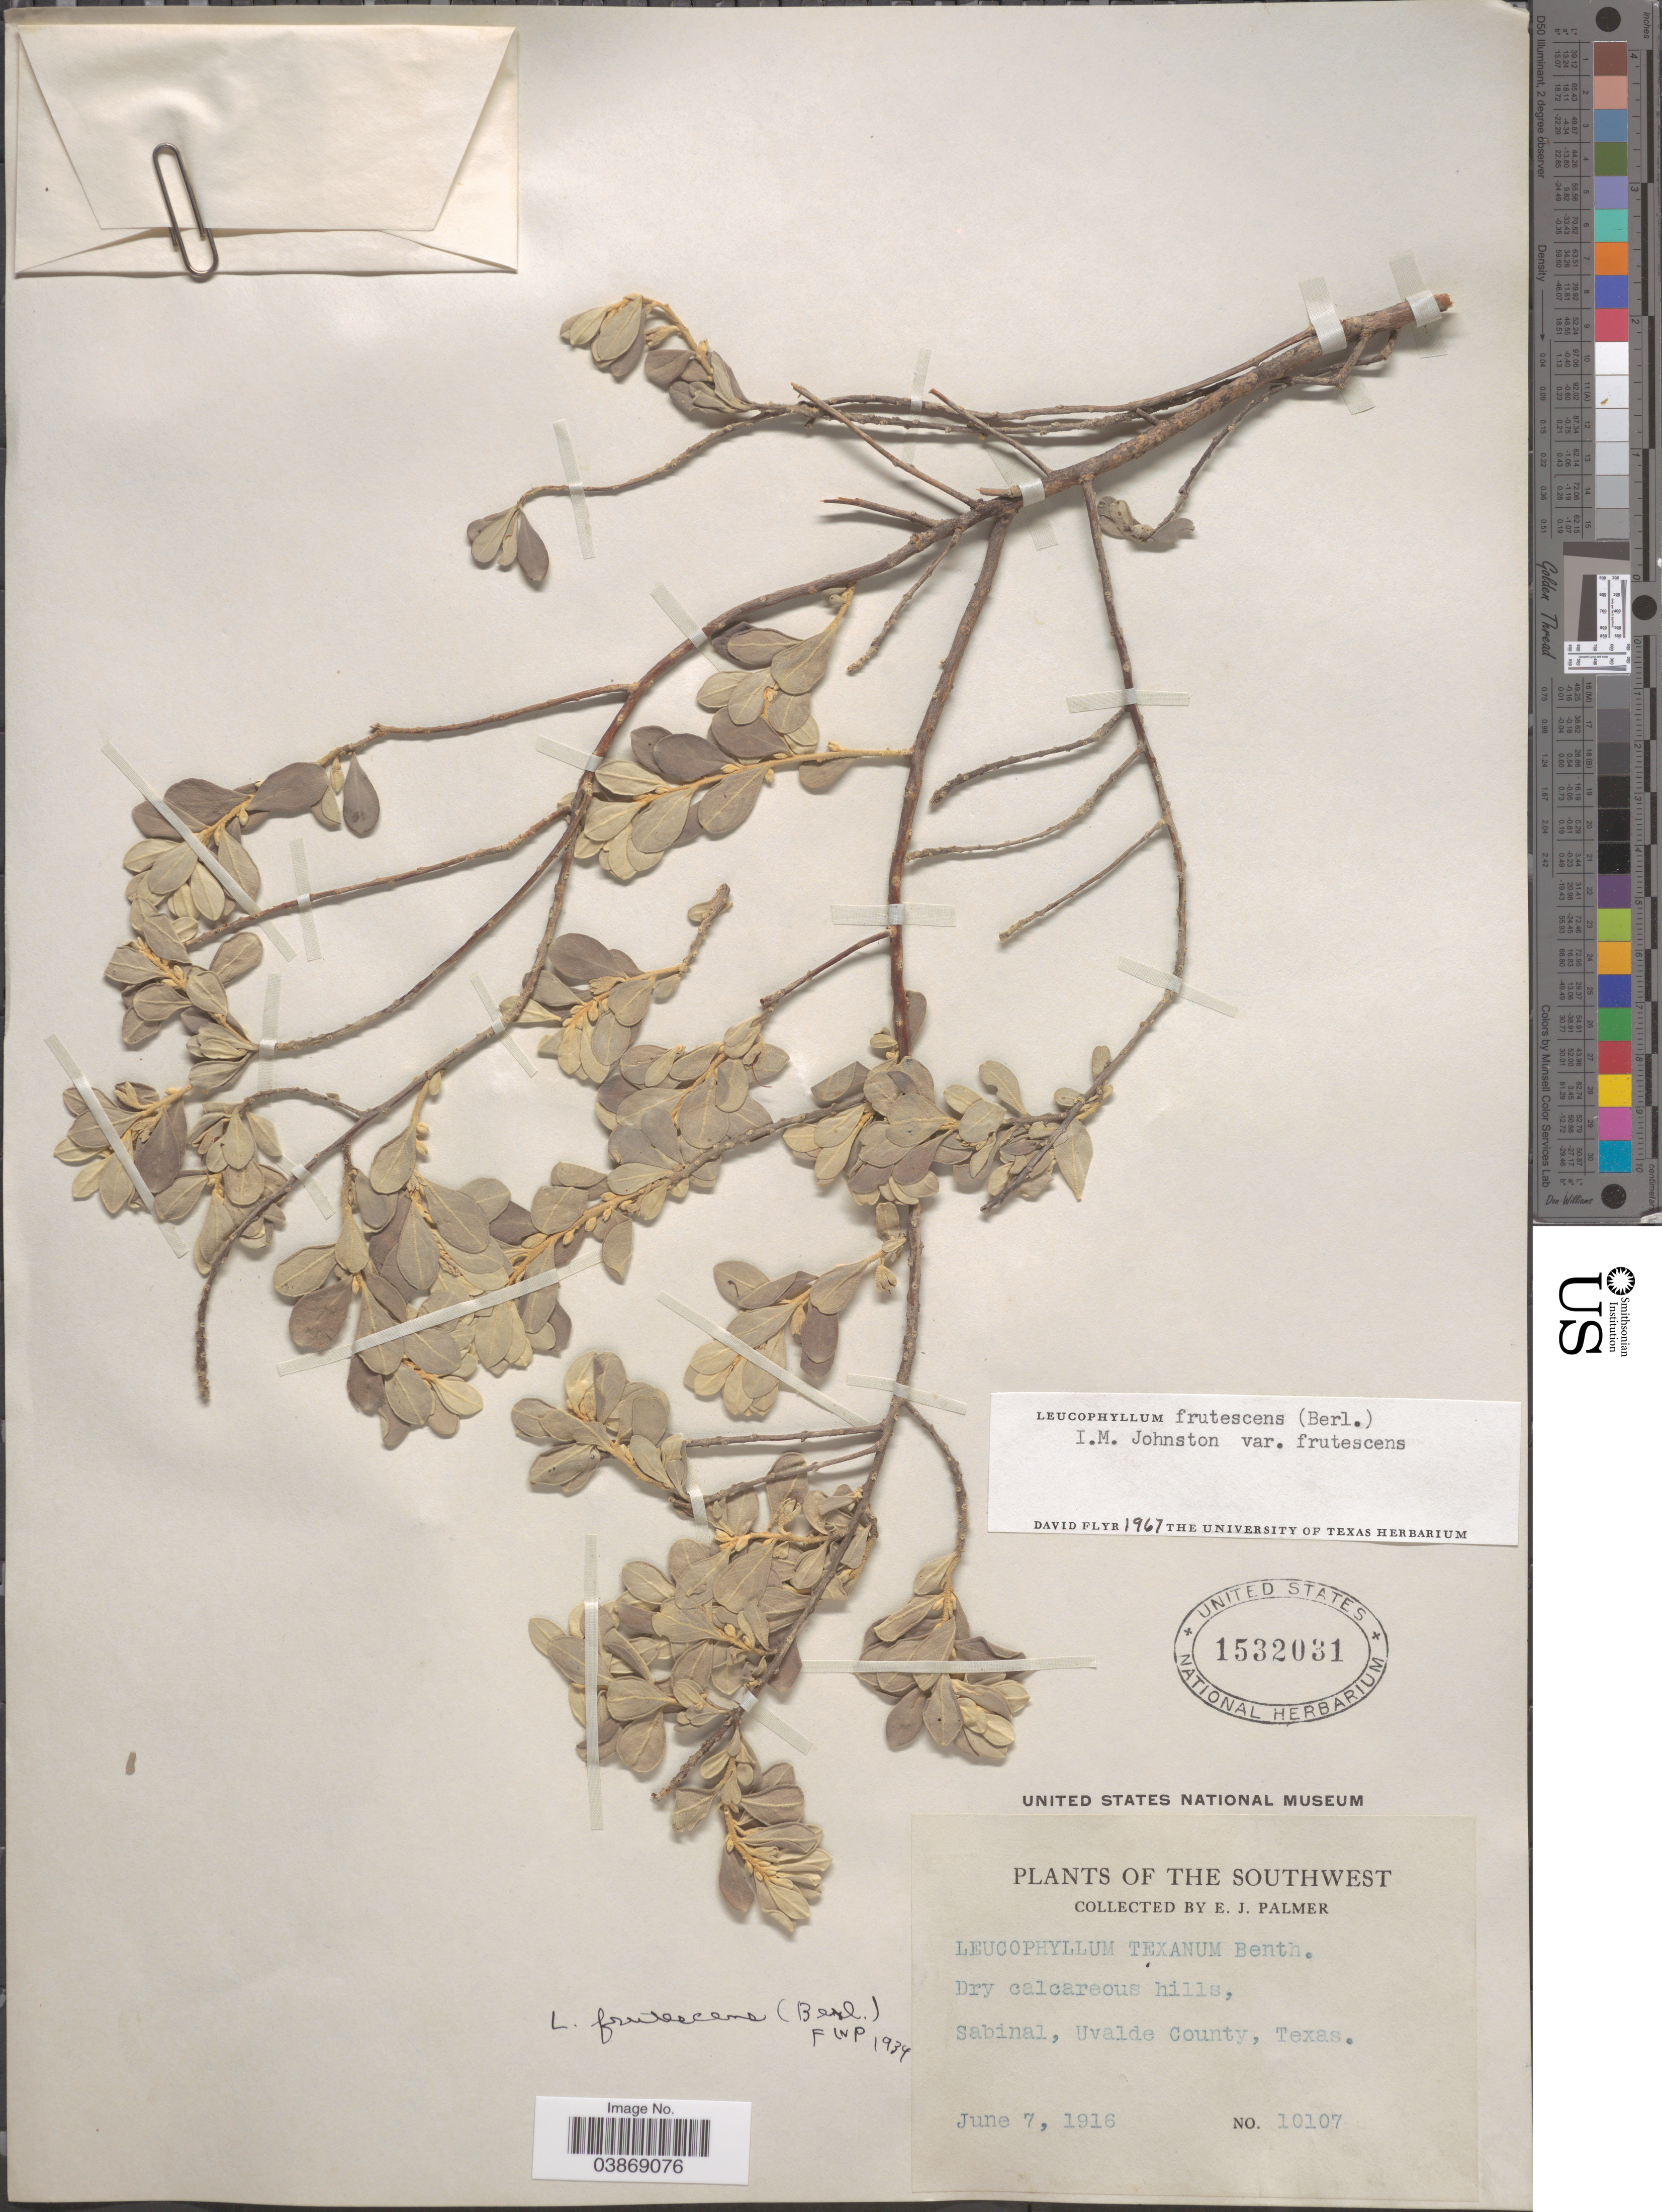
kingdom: Plantae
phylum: Tracheophyta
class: Magnoliopsida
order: Lamiales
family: Scrophulariaceae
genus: Leucophyllum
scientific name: Leucophyllum frutescens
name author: (Berland.) I.M. Johnst.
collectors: E. J. Palmer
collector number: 10107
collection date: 1916-06-07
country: United States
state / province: Texas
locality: The Southwest. Sabinal, Uvalde County.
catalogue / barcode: US 1532031